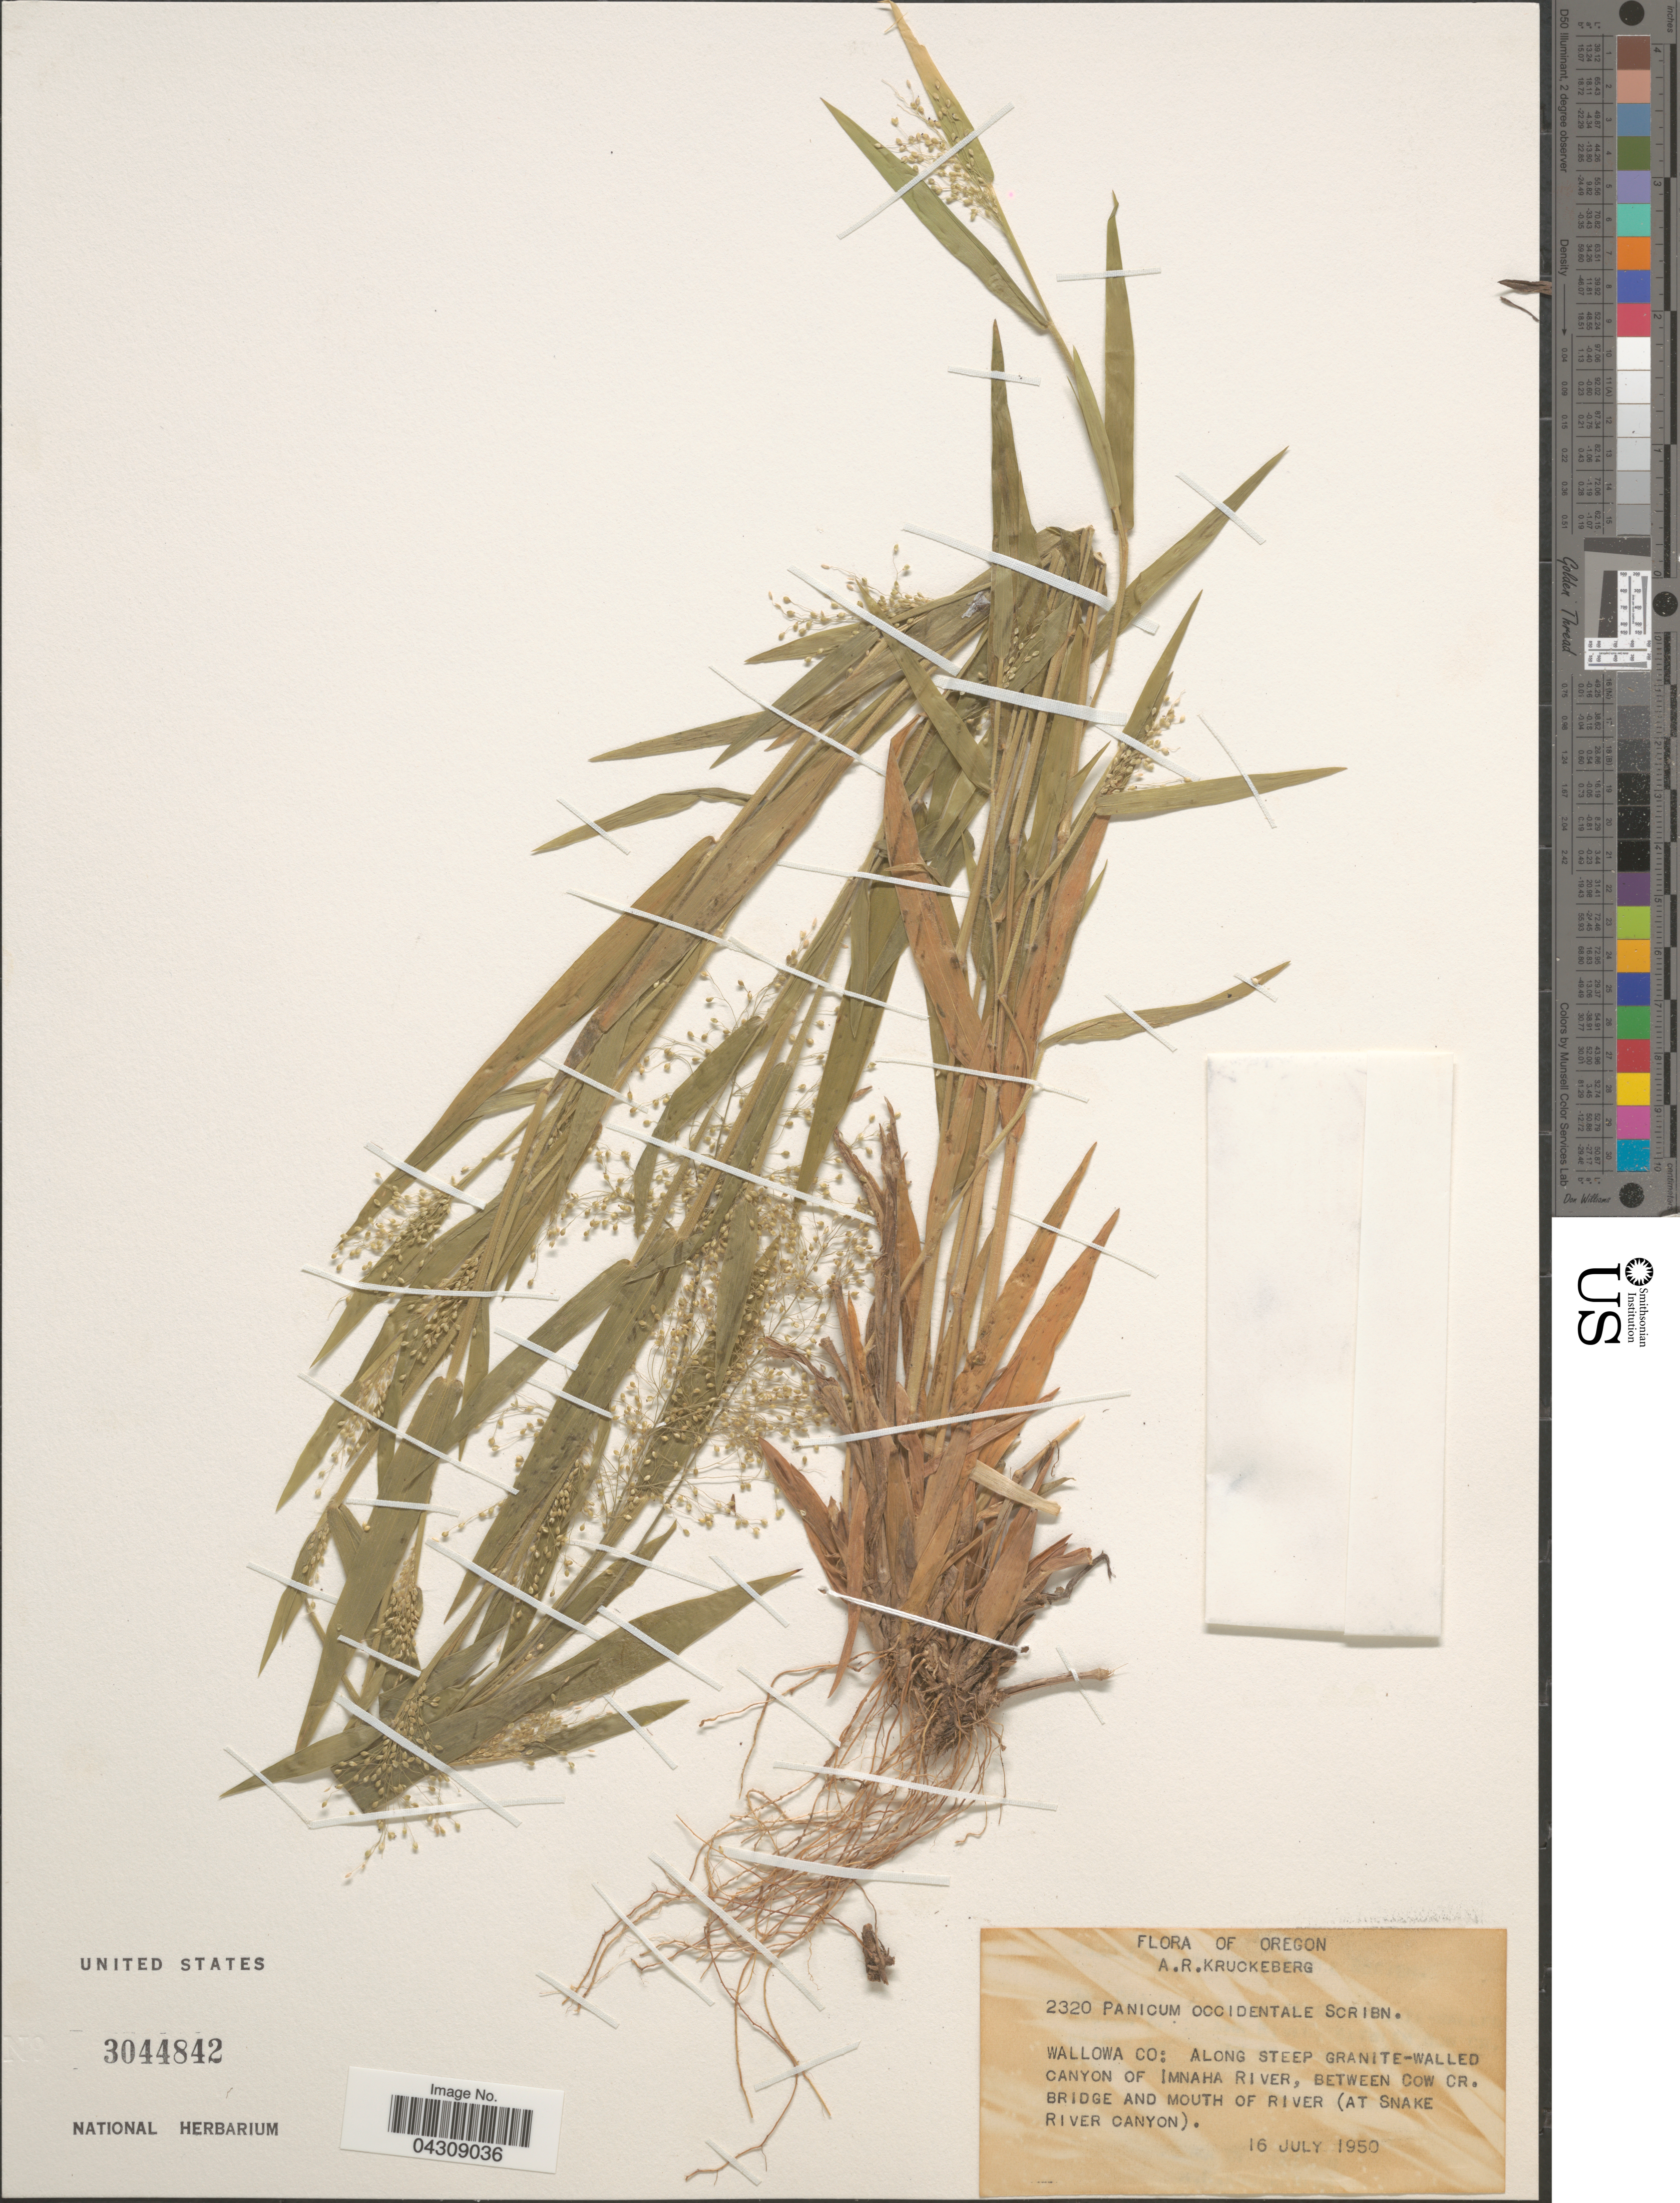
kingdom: Plantae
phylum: Tracheophyta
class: Liliopsida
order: Poales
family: Poaceae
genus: Dichanthelium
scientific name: Dichanthelium acuminatum var. acuminatum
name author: (Sw.) Gould & C.A. Clark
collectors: A. Kruckeberg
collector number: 2320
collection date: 1950-07-16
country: United States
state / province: Oregon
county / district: Wallowa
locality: Wallowa Co: Along steep granite-walled canyon of Imnaha River, between Cow Cr. Bridge and Mouth of River (at Snake River Canyon).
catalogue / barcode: US 3044842